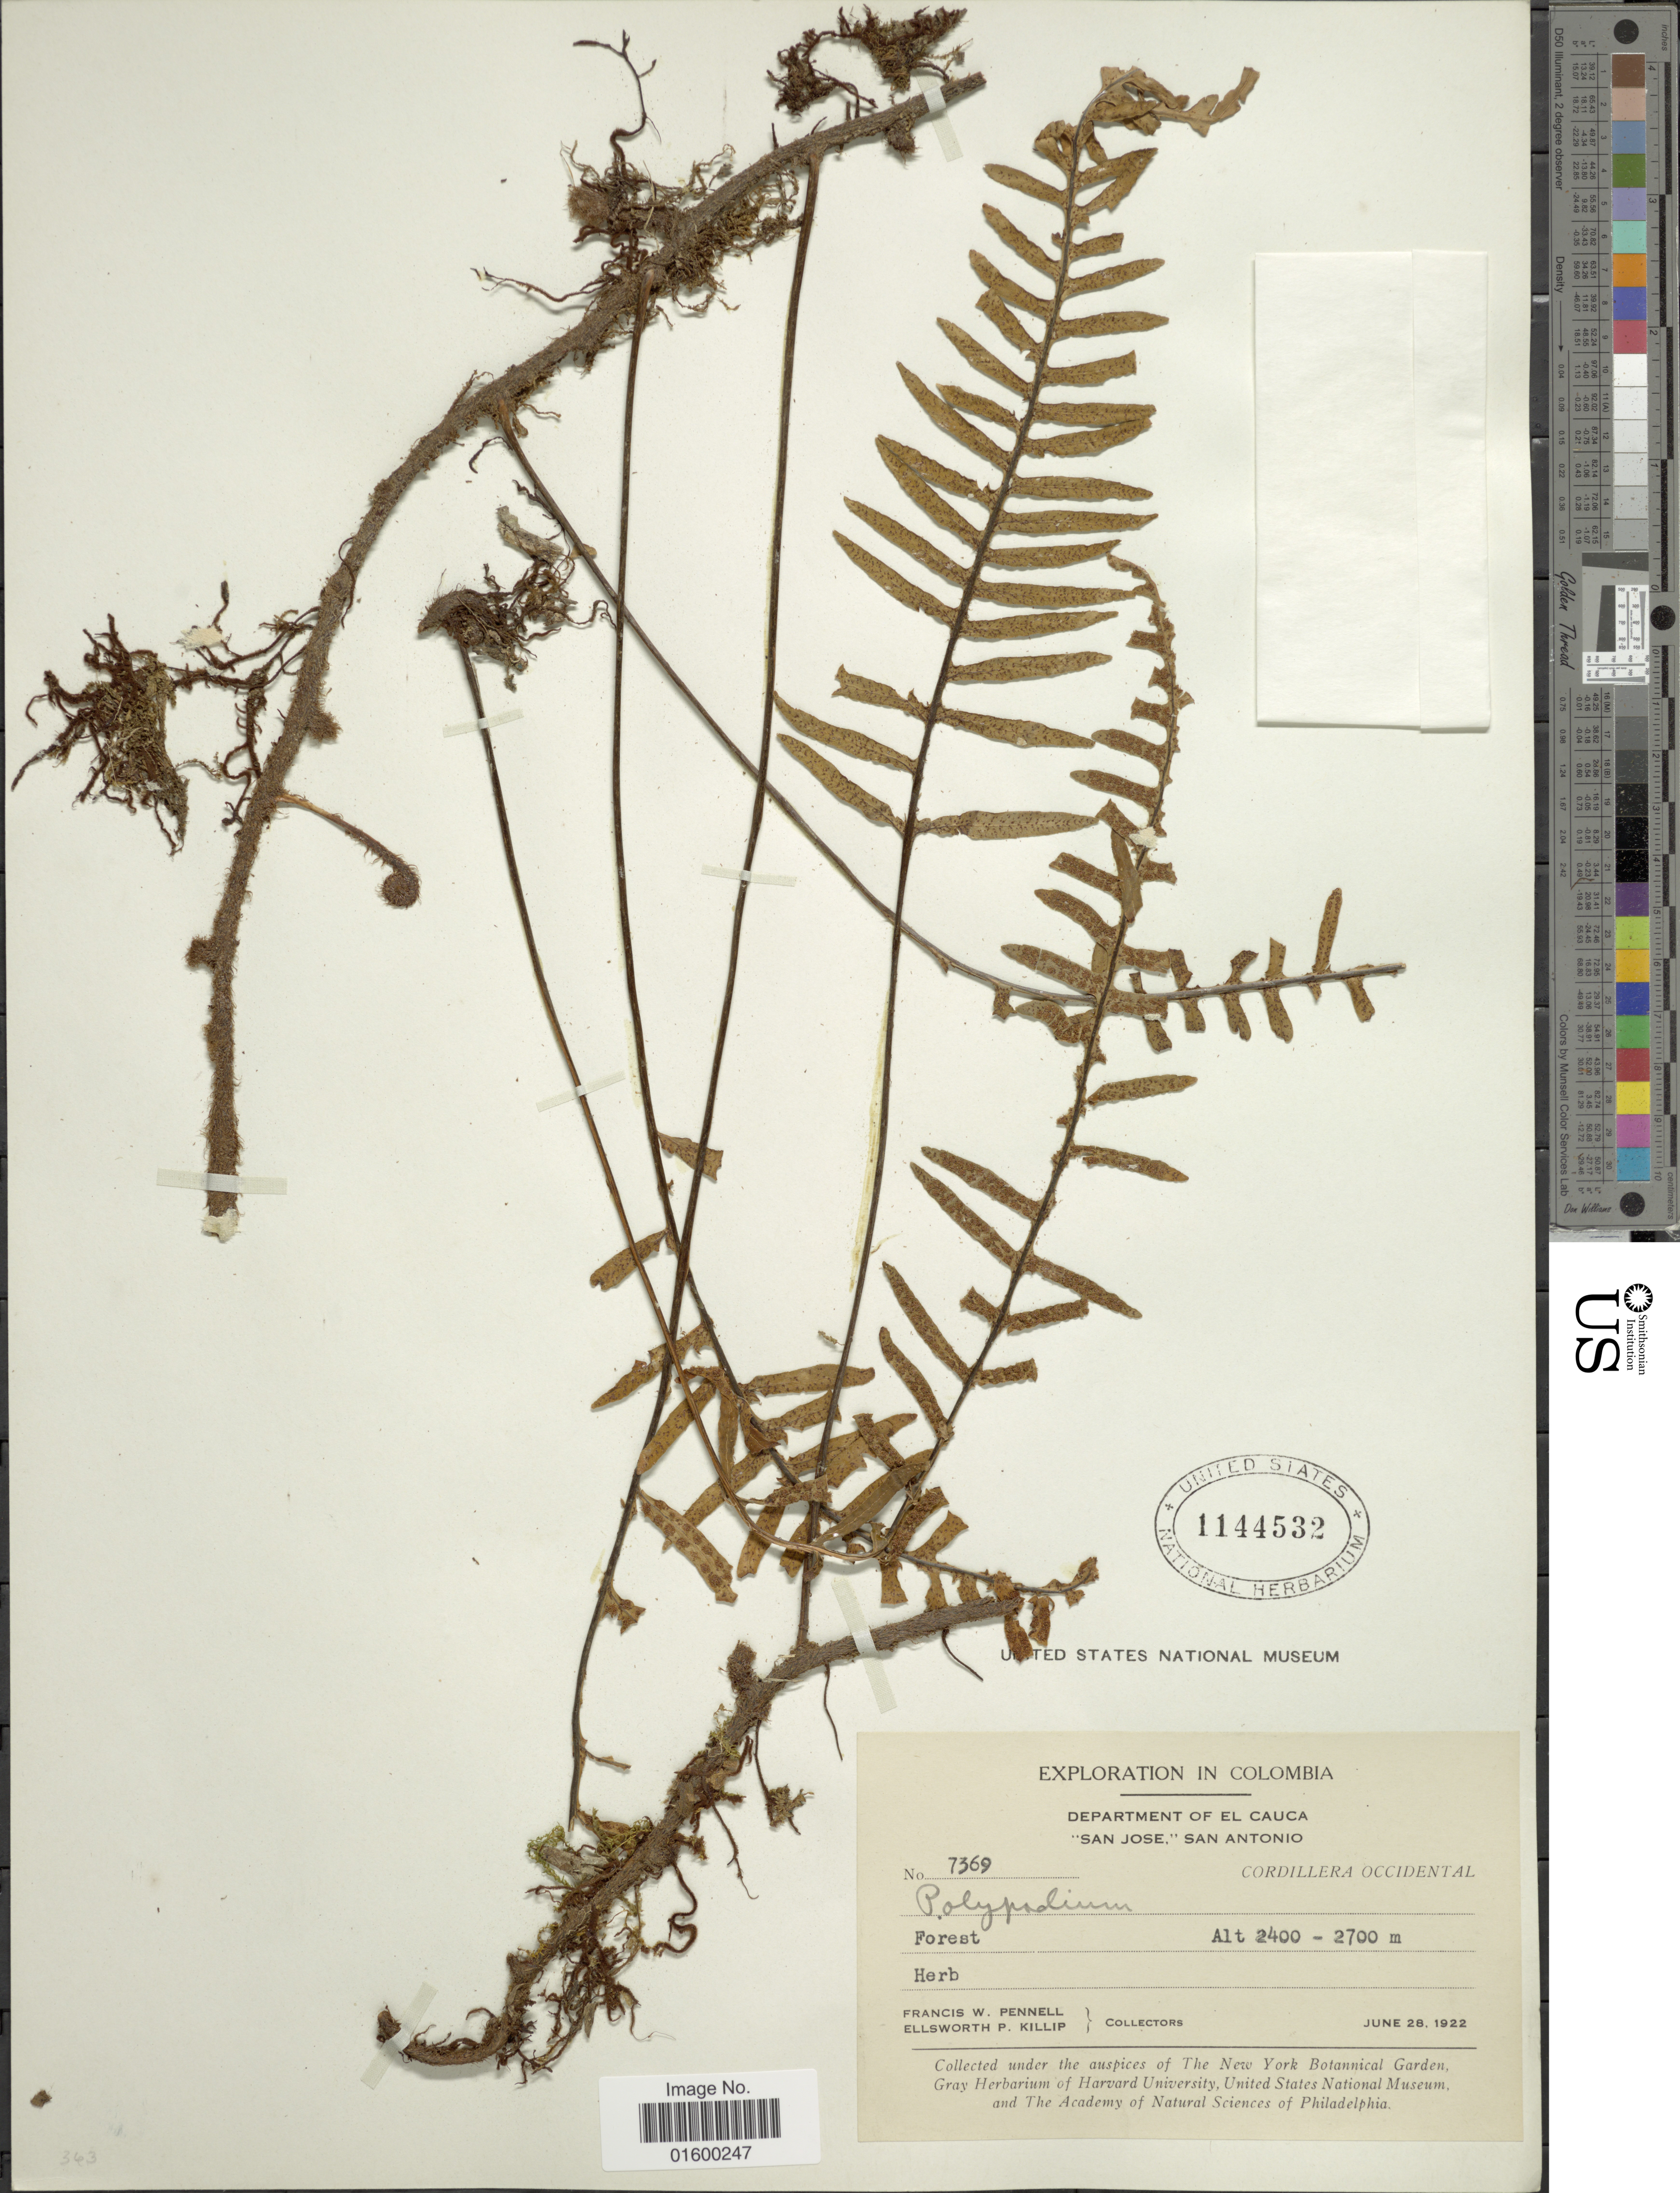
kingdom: Plantae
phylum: Tracheophyta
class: Polypodiopsida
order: Polypodiales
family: Polypodiaceae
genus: Pleopeltis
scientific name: Pleopeltis sp.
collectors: F. W. Pennell & E. P. Killip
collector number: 769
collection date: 1922-06-28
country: Colombia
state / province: Cauca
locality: Department of El Cauca, San Jose, San Antonio, Cordillera Occidental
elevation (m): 2400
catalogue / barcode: US 1144532